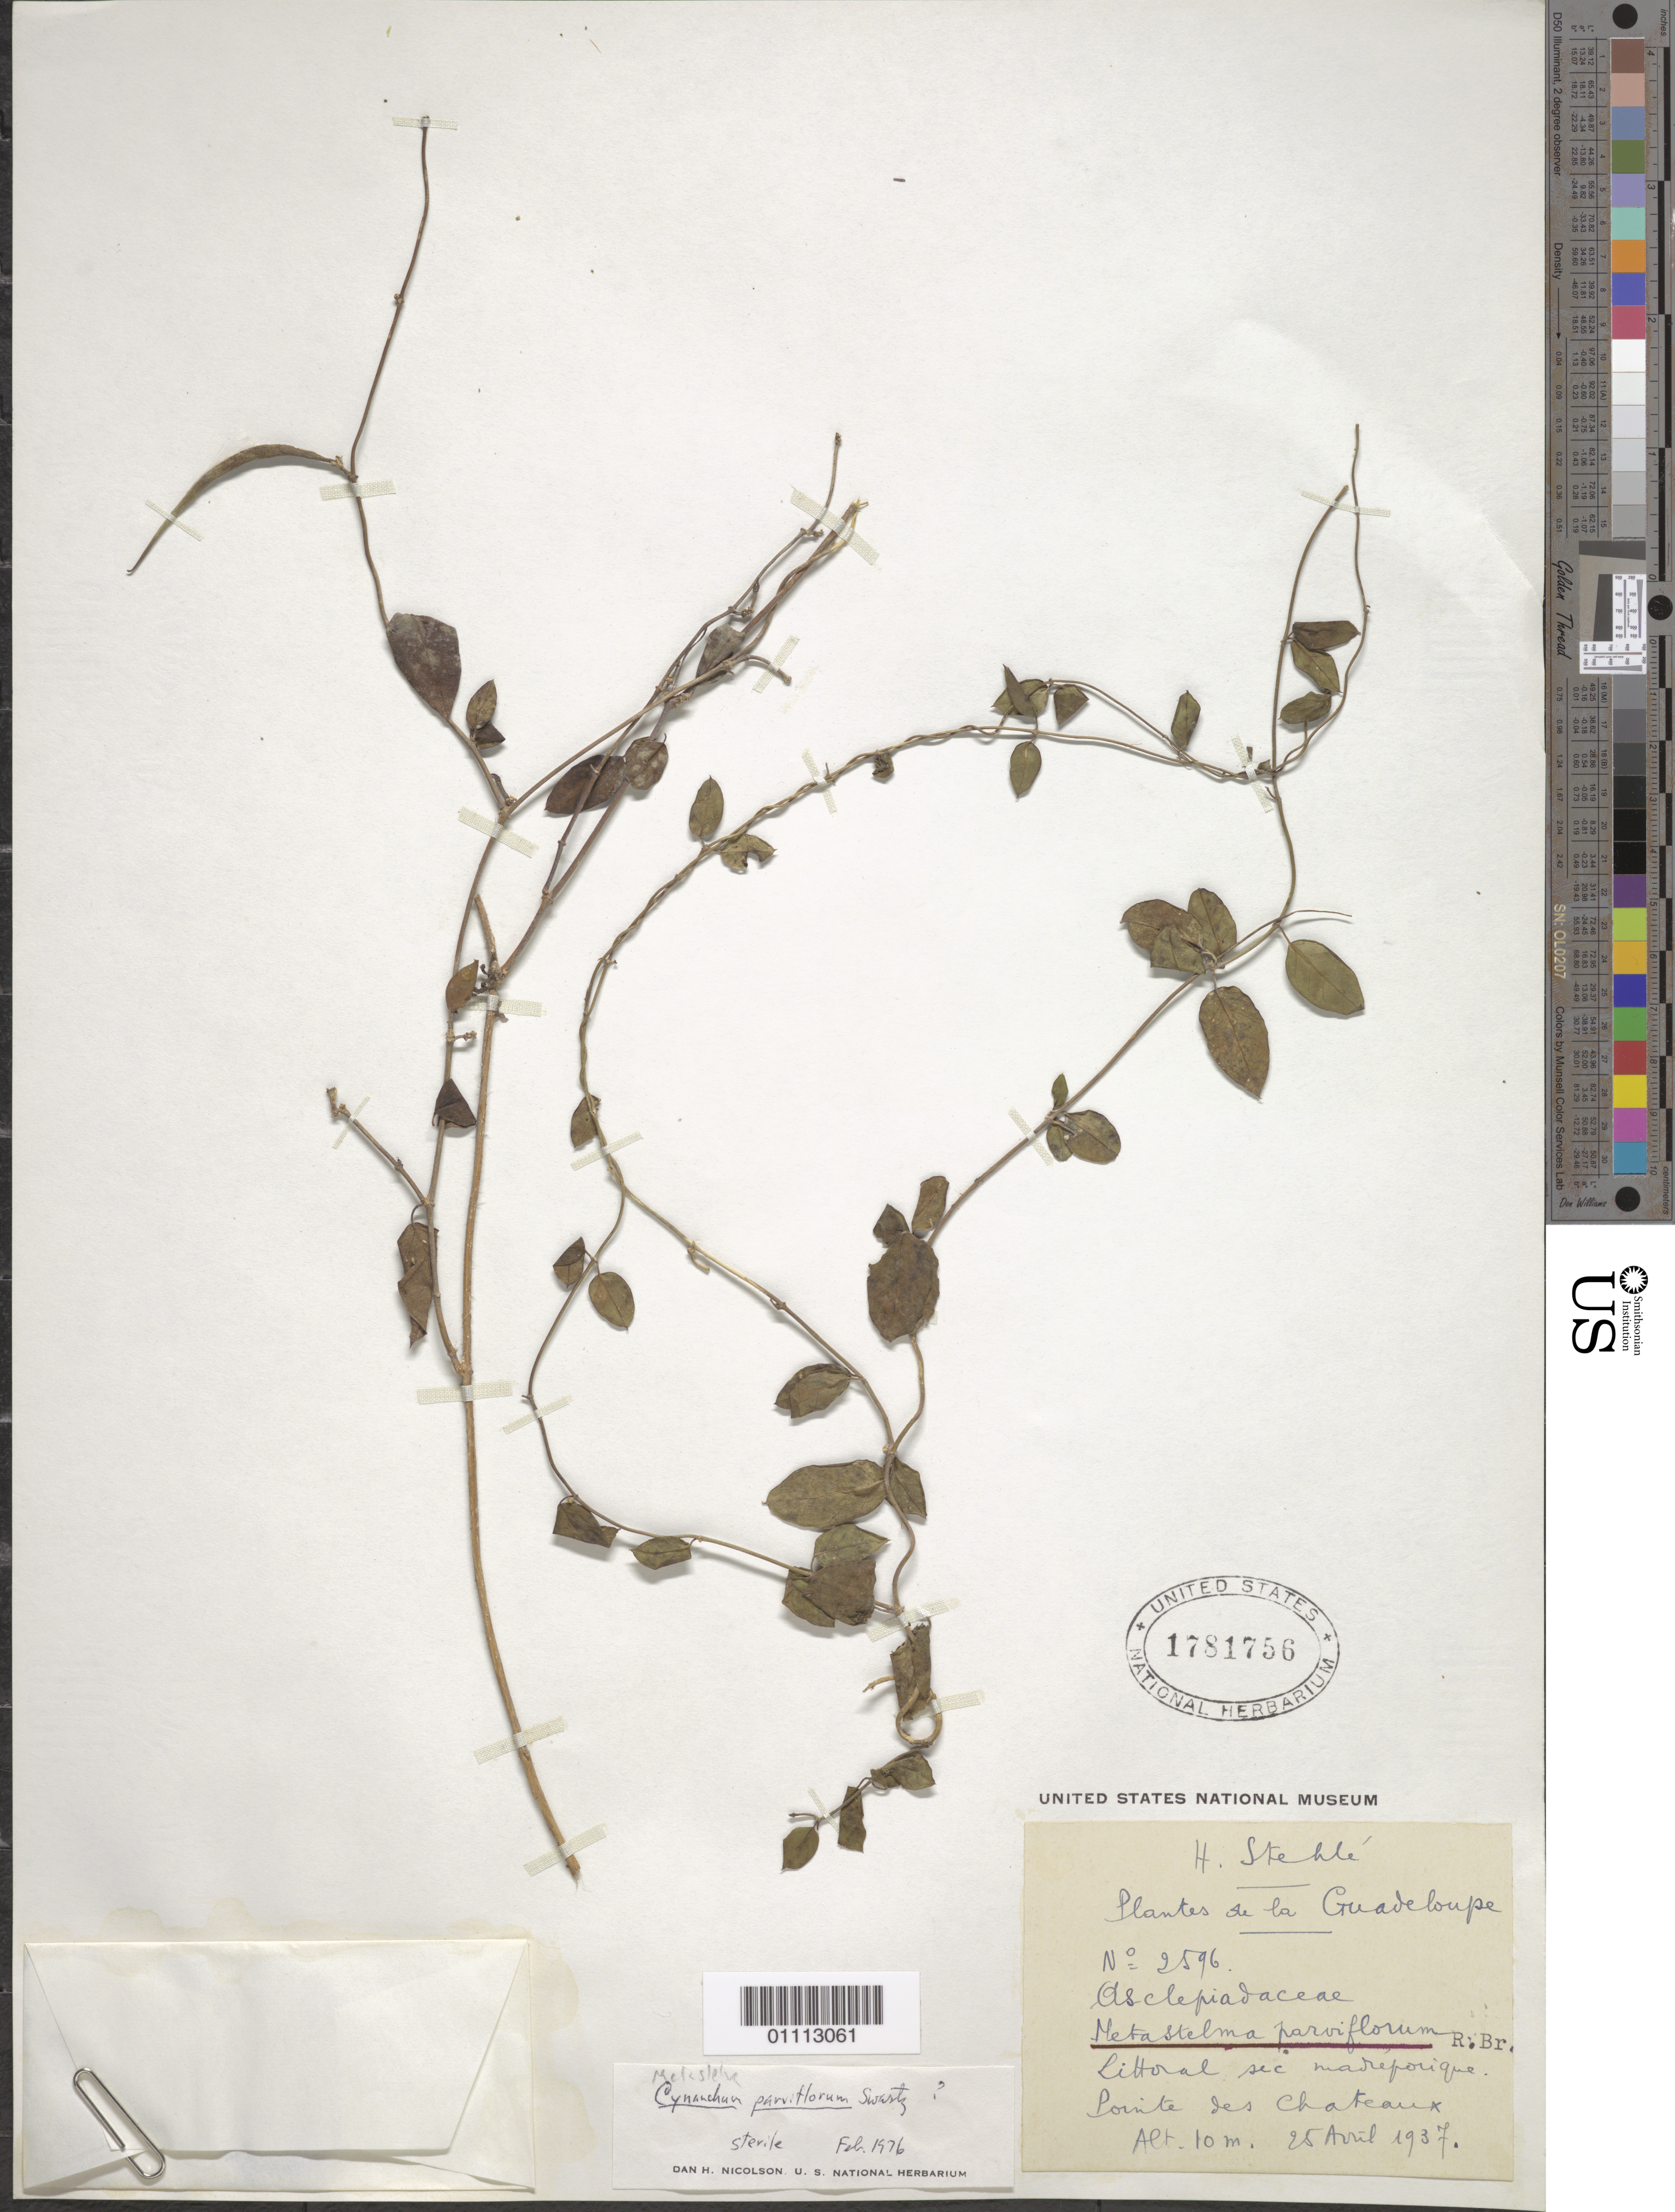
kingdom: Plantae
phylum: Tracheophyta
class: Magnoliopsida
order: Gentianales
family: Apocynaceae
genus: Metastelma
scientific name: Metastelma parviflorum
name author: (Sw.) Schult.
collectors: H. Stehlé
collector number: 2596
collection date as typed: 25 Apr 1937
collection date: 1937-04-25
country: Guadeloupe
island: Grande Terre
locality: Pointe des Chateaux. Littoral sec mareforique.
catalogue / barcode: US 1781756